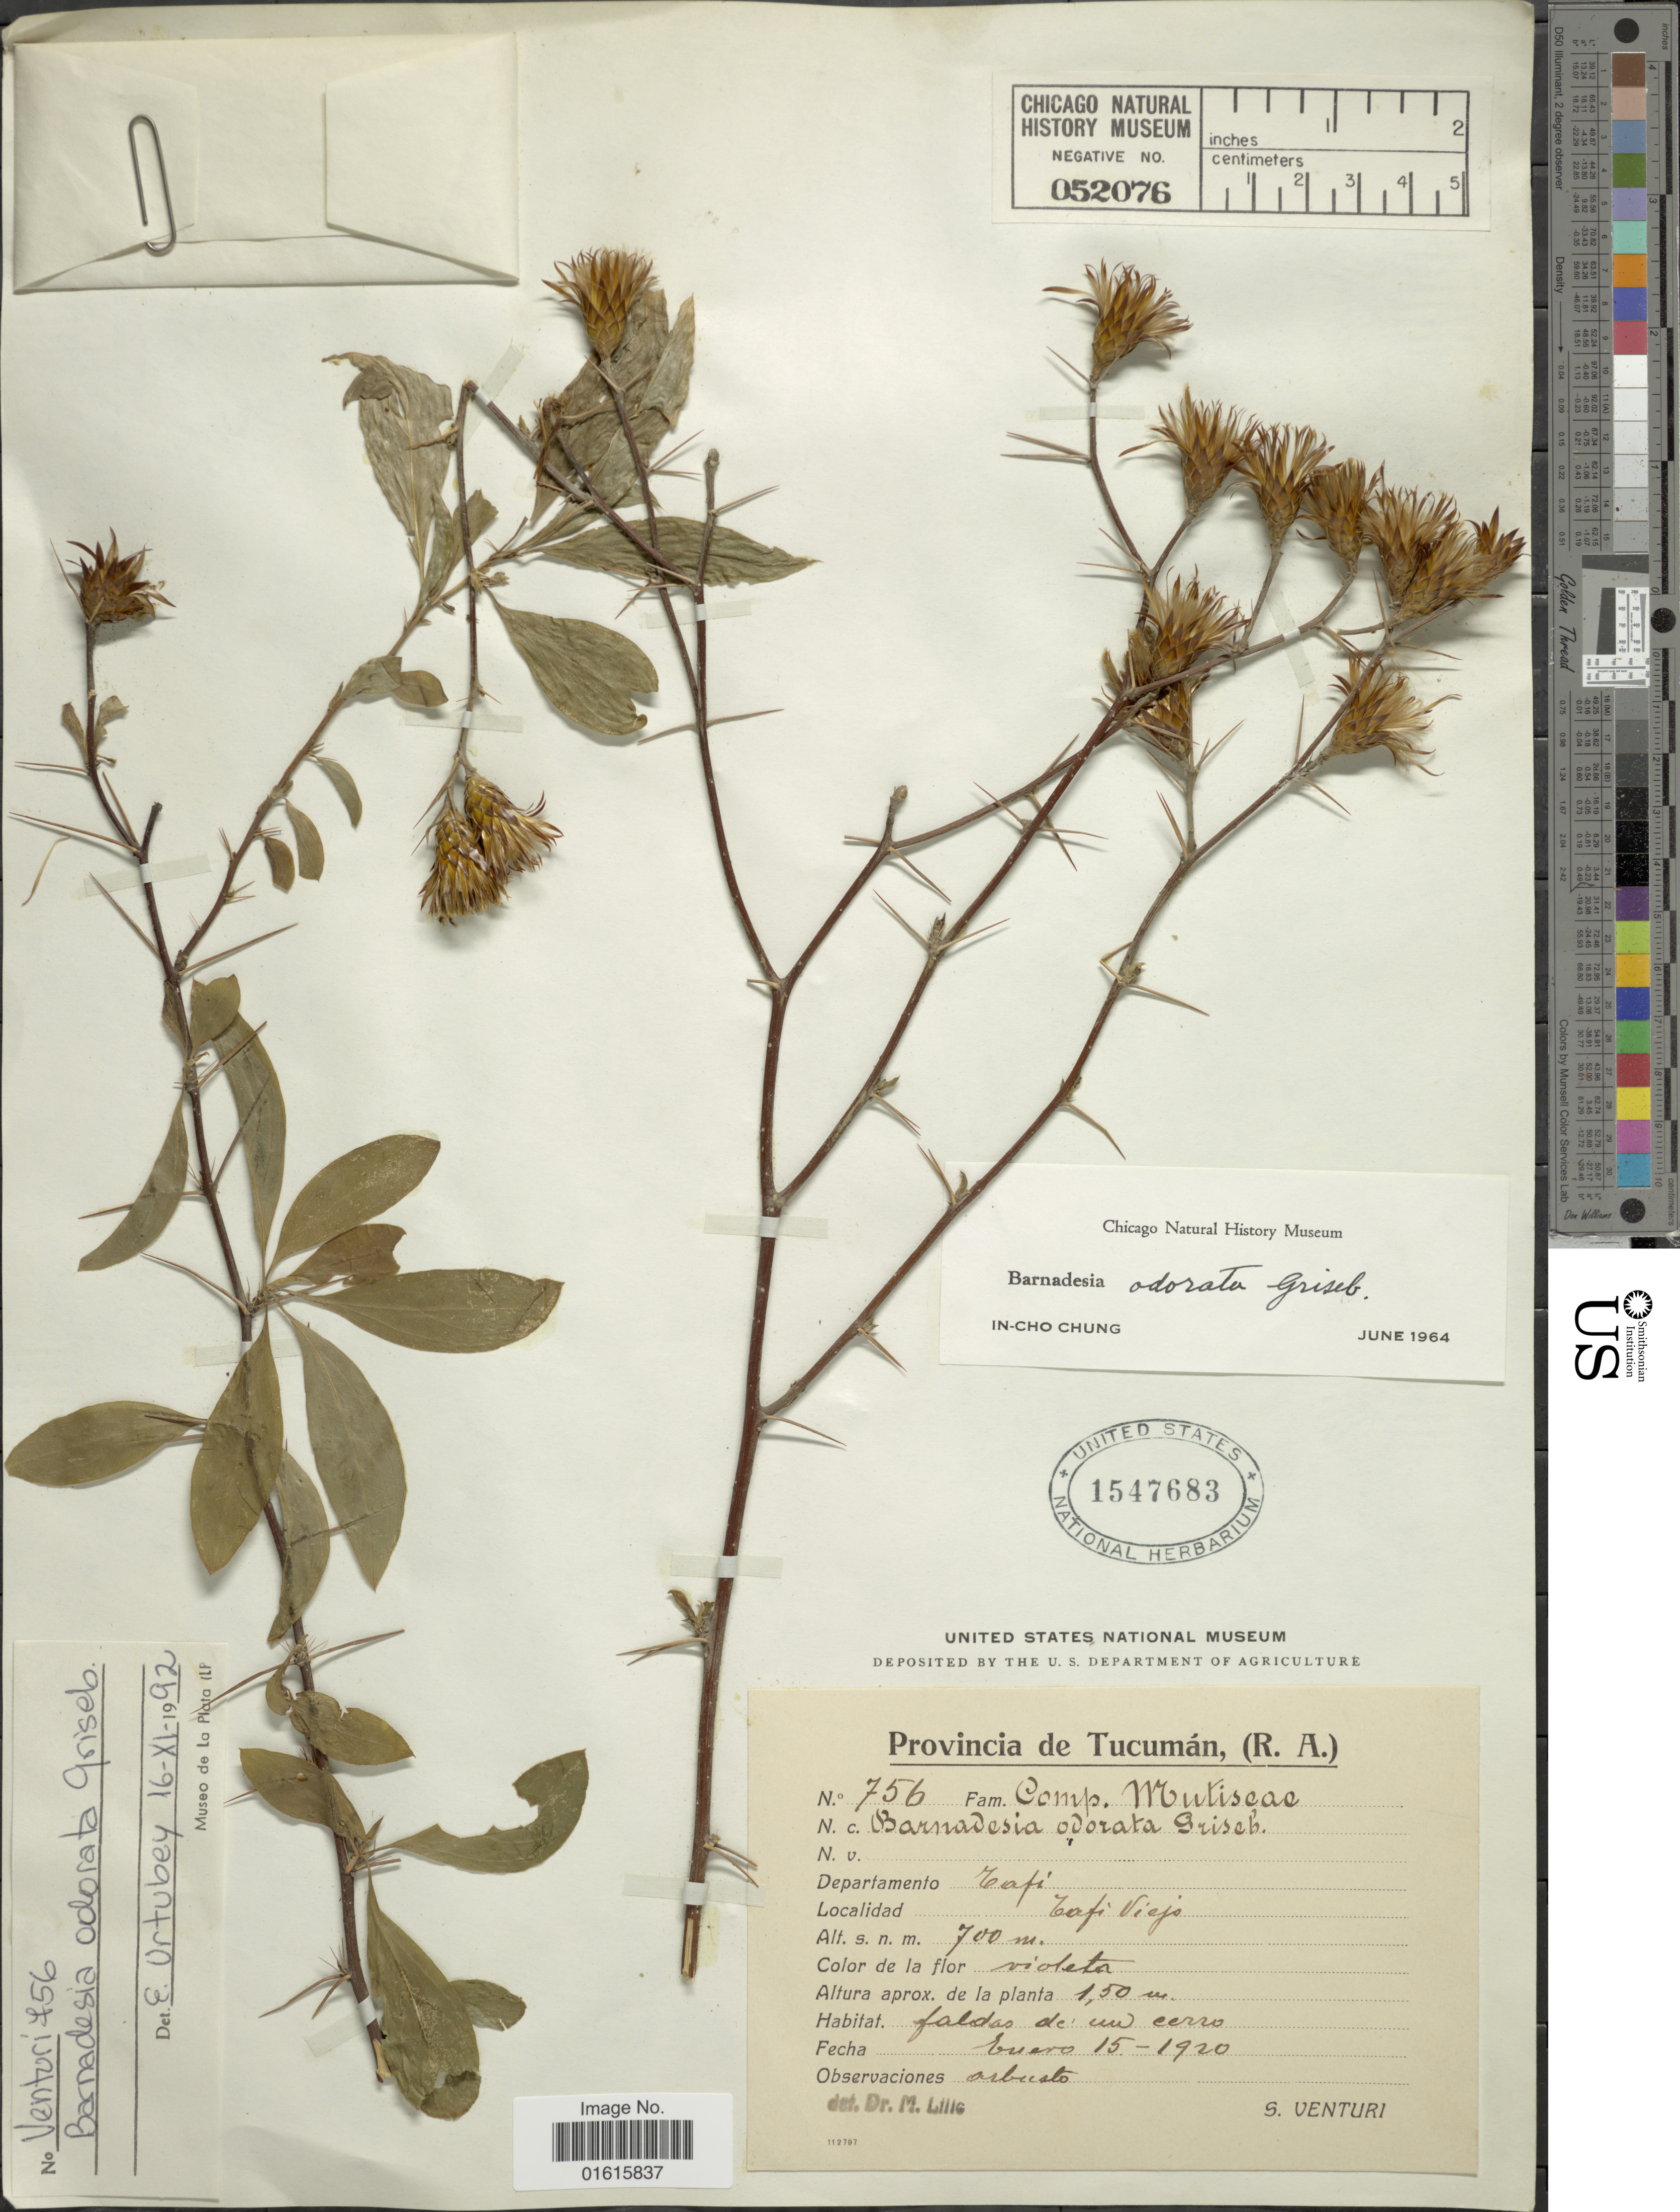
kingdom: Plantae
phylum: Tracheophyta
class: Magnoliopsida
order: Asterales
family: Asteraceae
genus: Barnadesia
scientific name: Barnadesia odorata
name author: Griseb.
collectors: S. Venturi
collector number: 756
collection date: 1920-01-15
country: Argentina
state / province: Tucuman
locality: Deparamento Tafi, Tafi Viejo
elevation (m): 700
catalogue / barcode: US 1547683